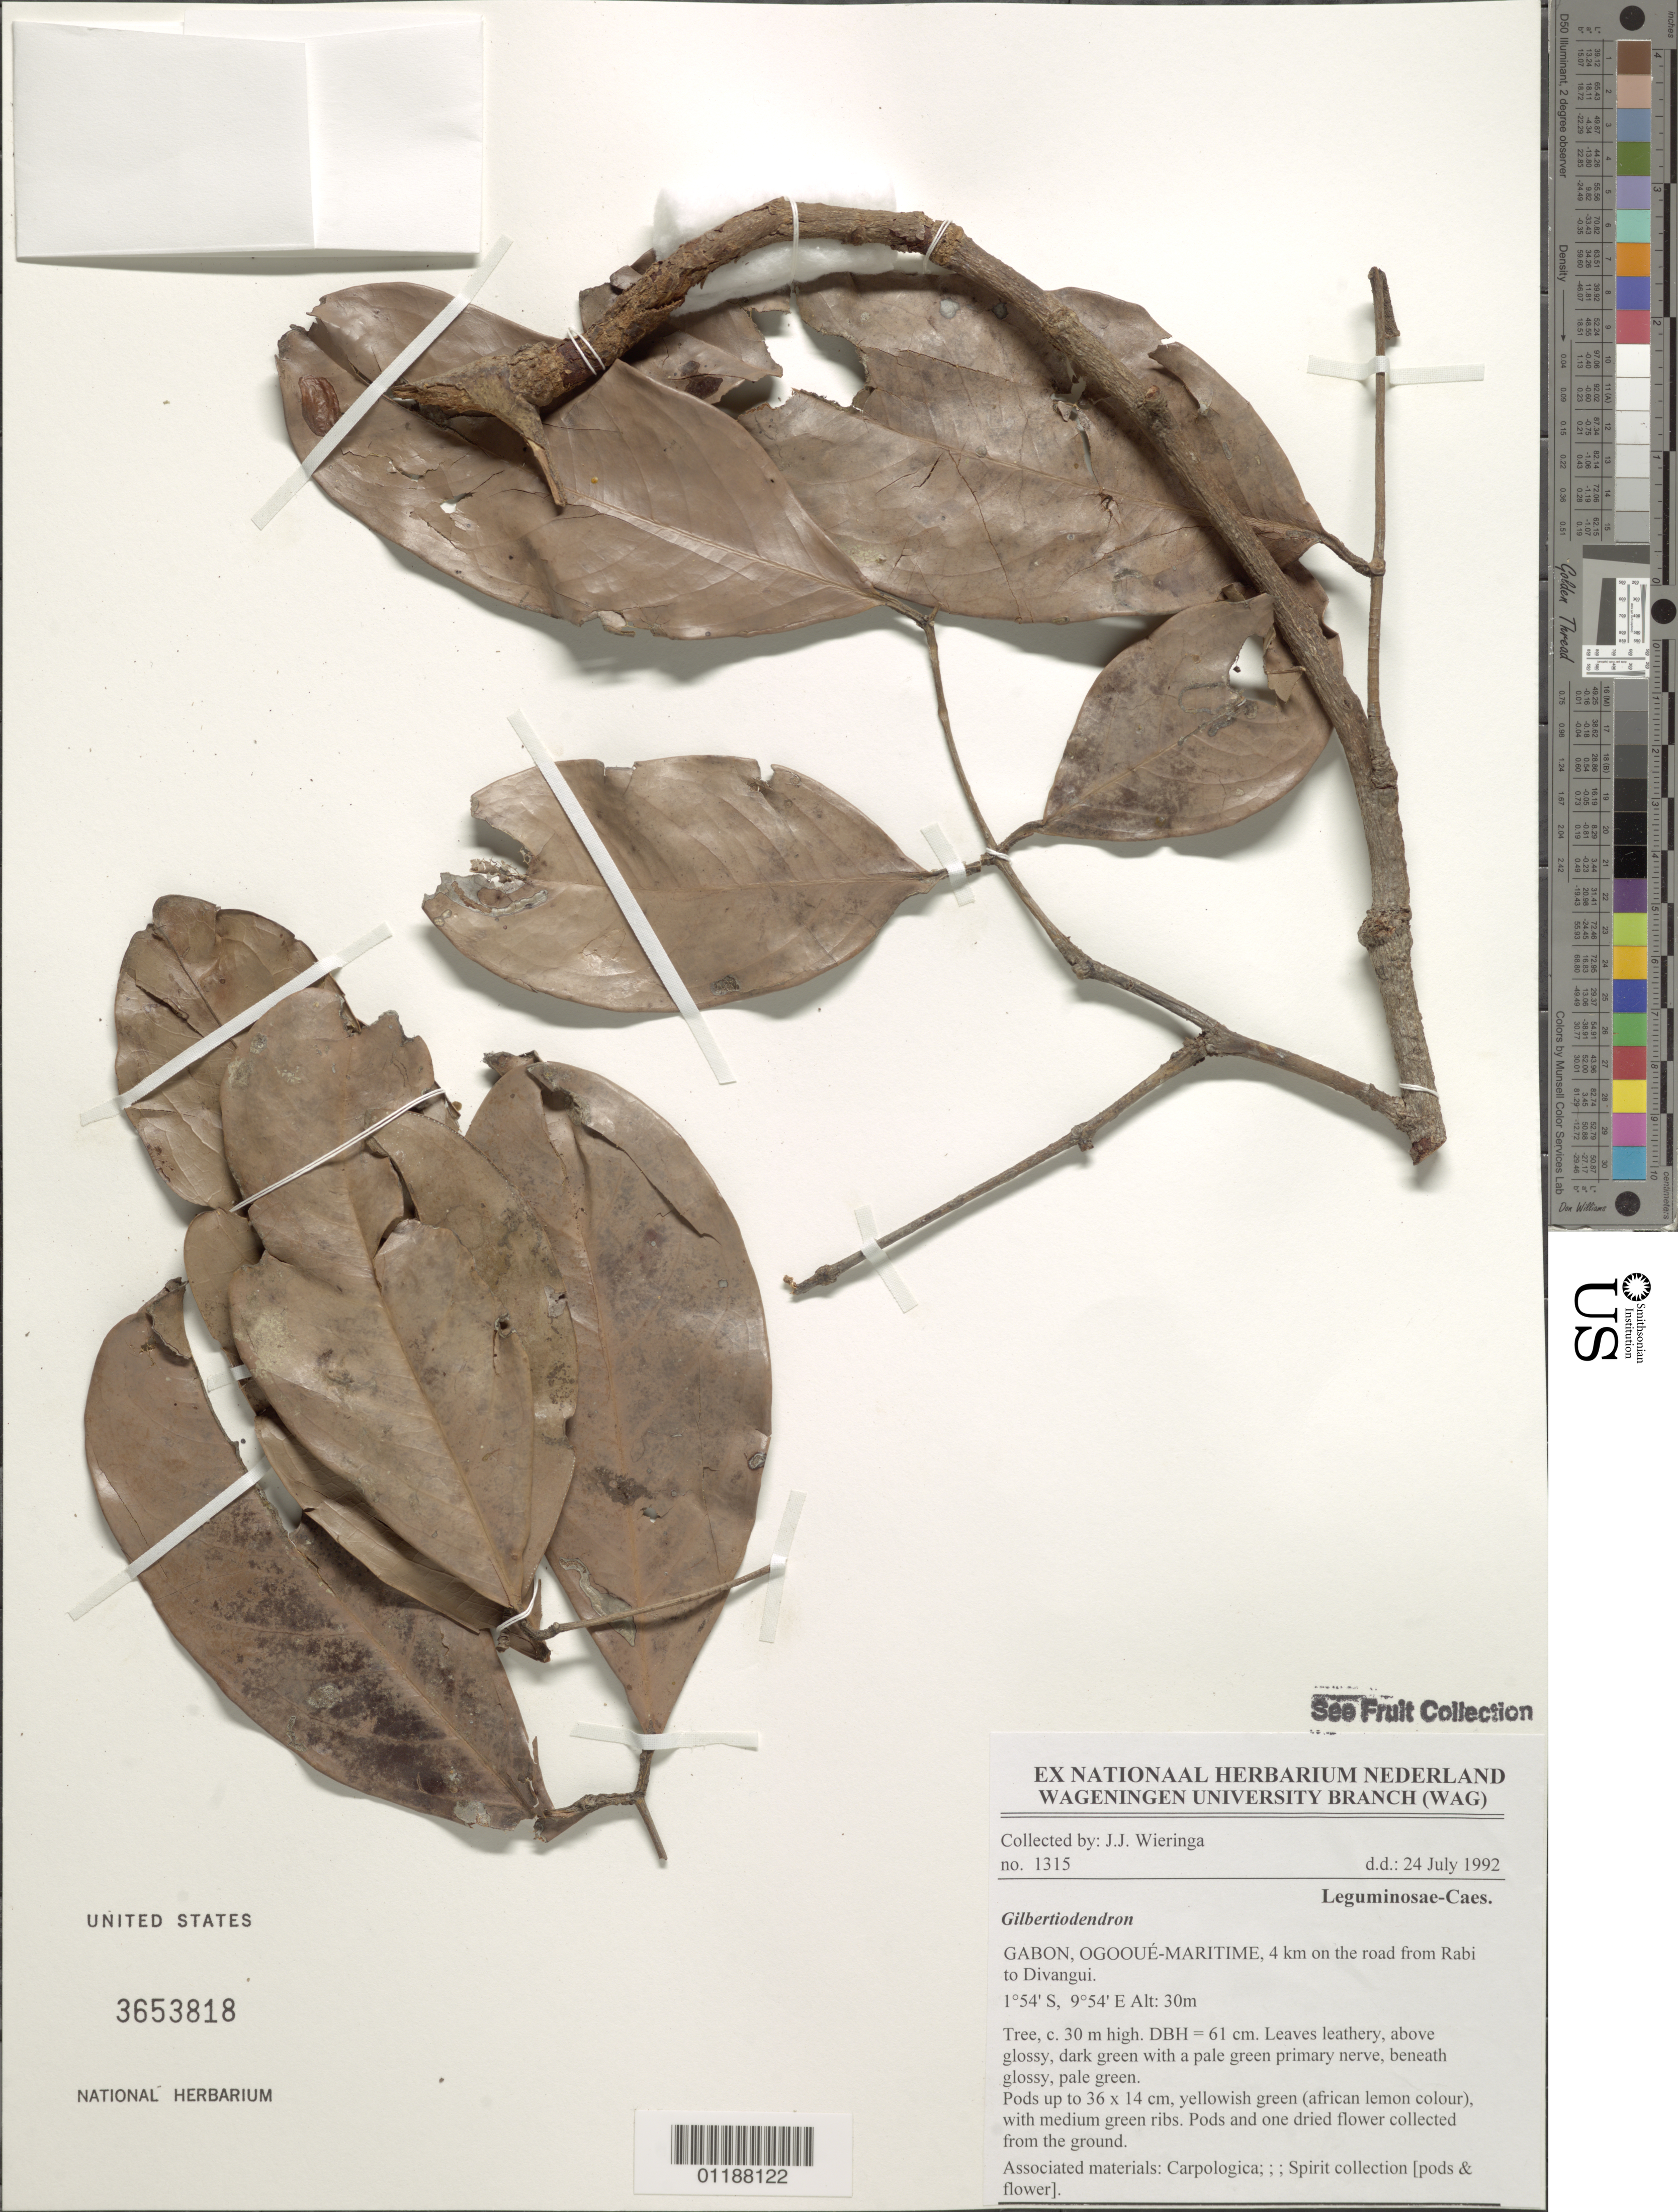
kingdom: Plantae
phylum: Tracheophyta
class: Magnoliopsida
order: Fabales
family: Fabaceae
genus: Gilbertiodendron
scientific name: Gilbertiodendron sp.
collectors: J. J. Wieringa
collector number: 1315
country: Gabon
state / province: Ogooué-maritime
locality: On the road from Rabi to Divangui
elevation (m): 30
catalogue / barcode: US 3653818